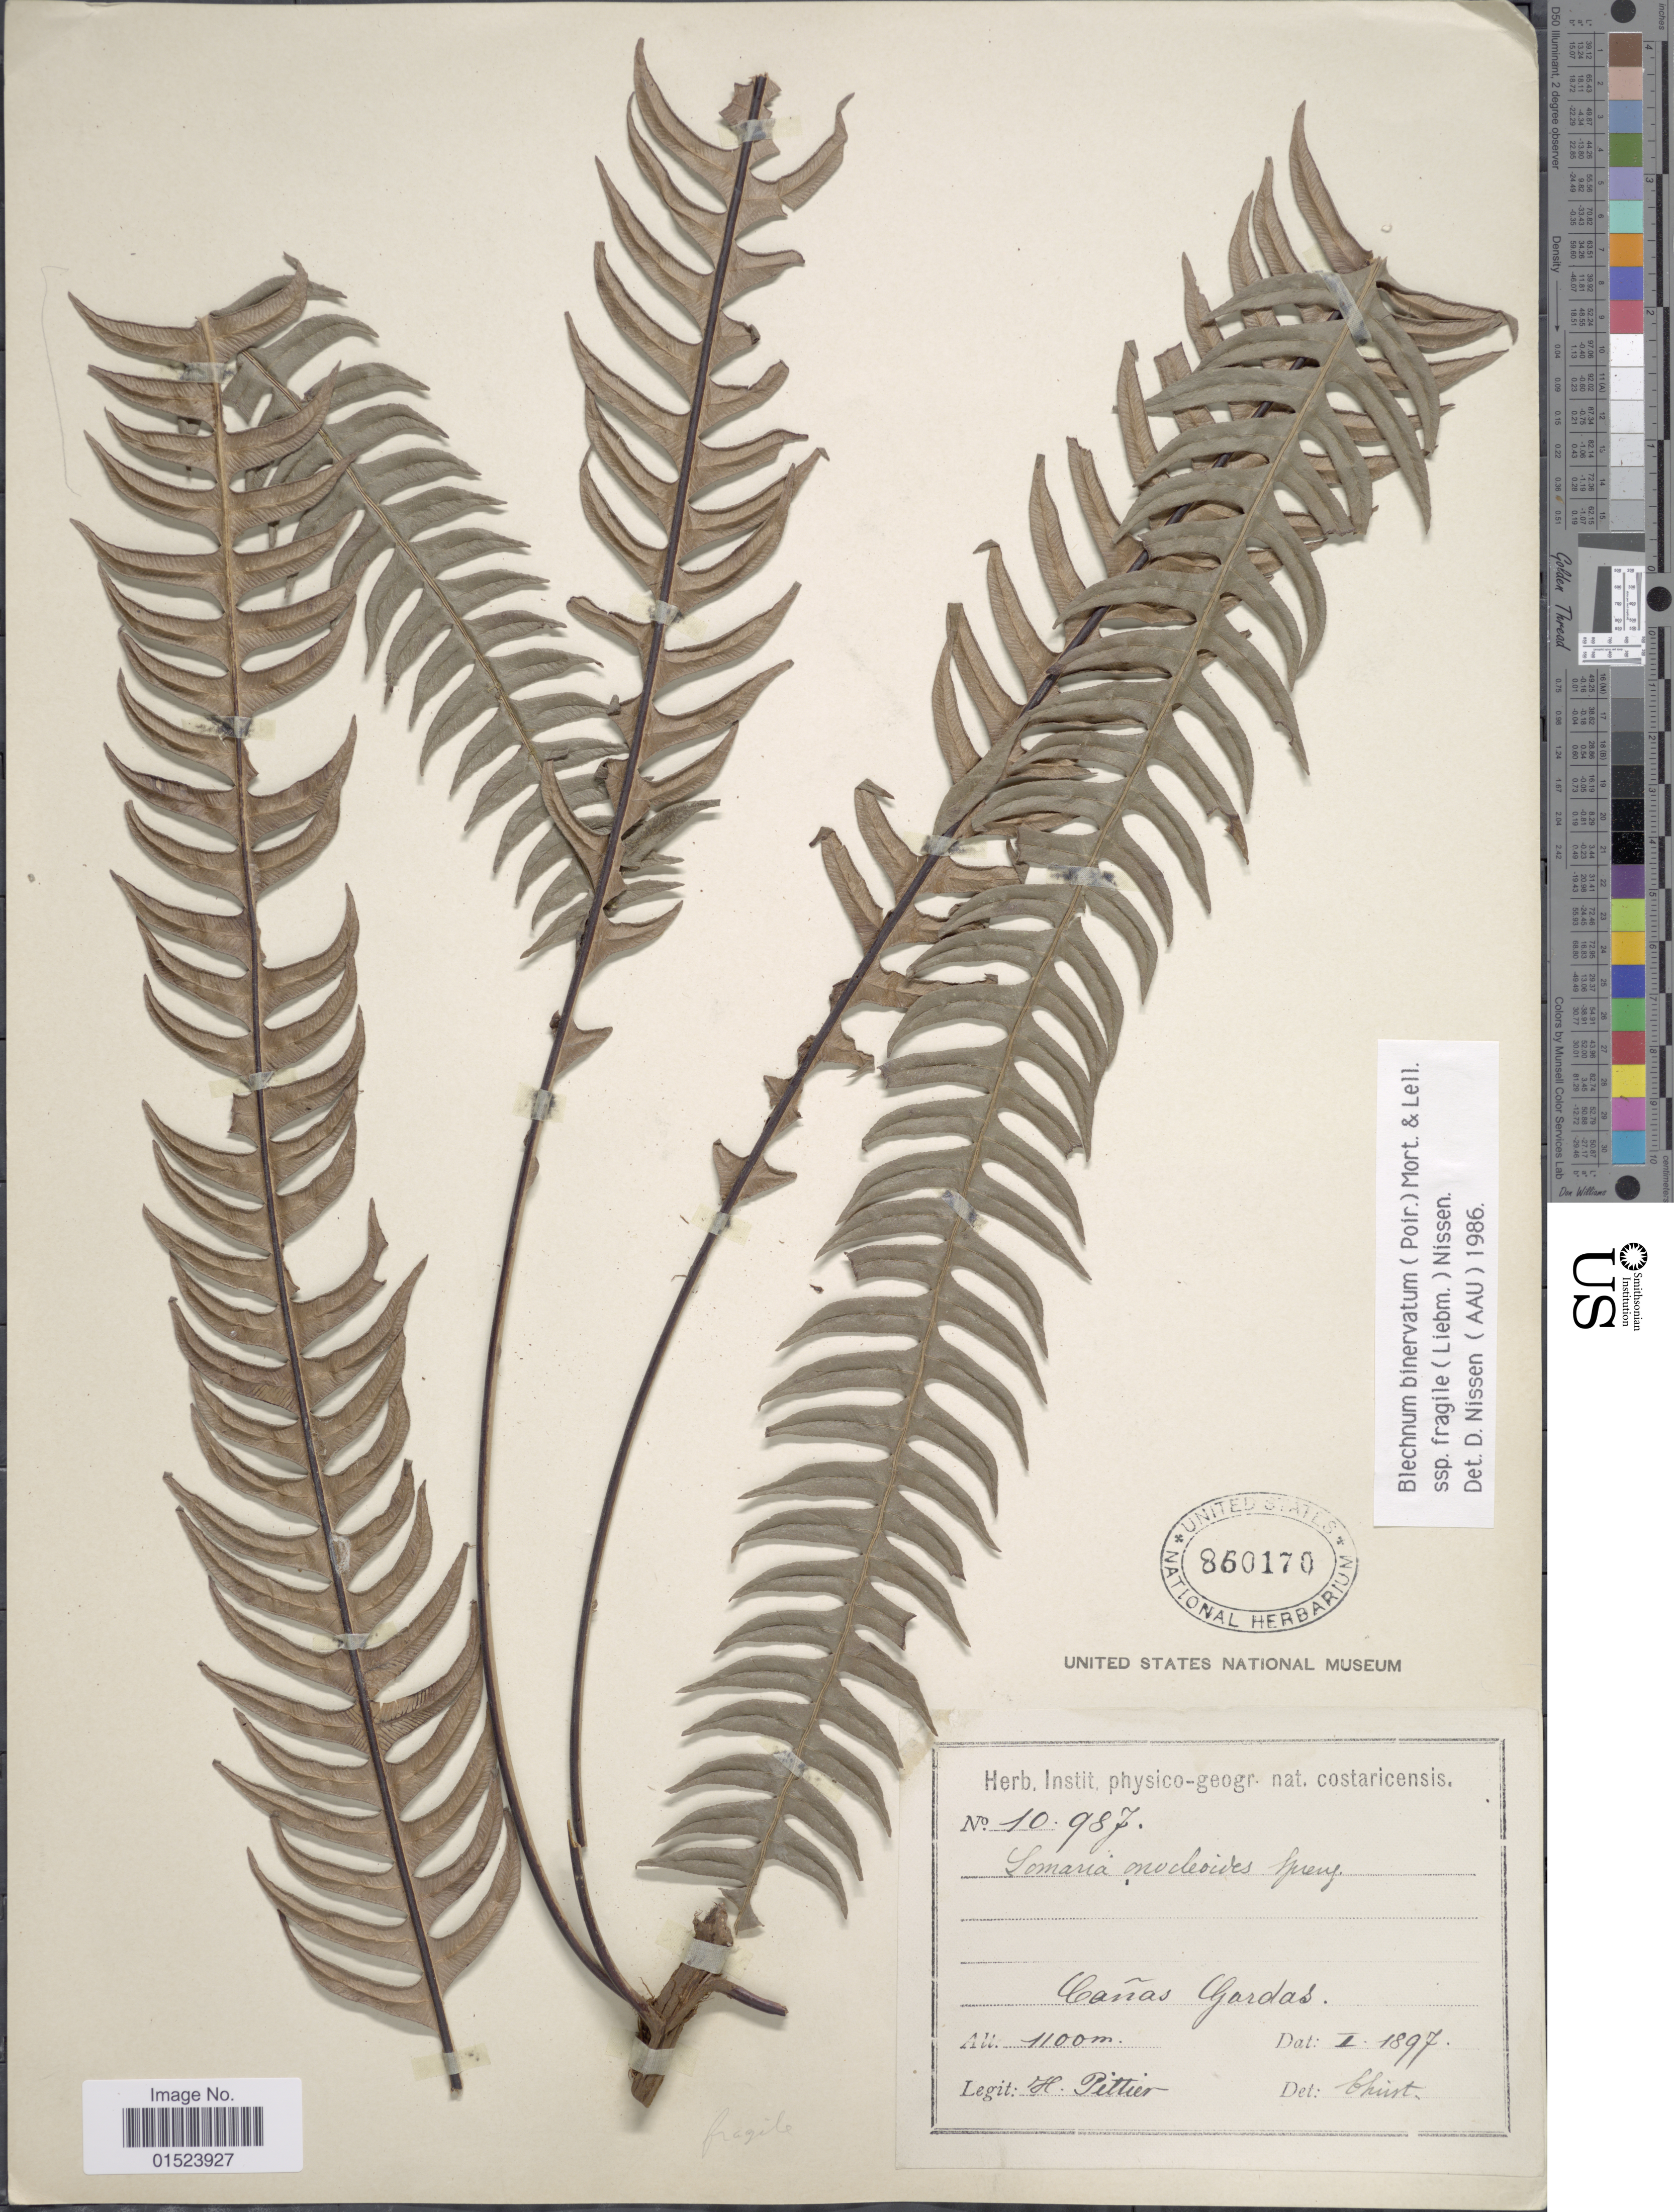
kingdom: Plantae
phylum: Tracheophyta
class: Polypodiopsida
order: Polypodiales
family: Blechnaceae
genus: Blechnum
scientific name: Blechnum fragile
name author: (Liebm.) C.V. Morton & Lellinger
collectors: H. F. Pittier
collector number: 10987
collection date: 1897-01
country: Costa Rica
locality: Cañas Gardas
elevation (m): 1100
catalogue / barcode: US 860170